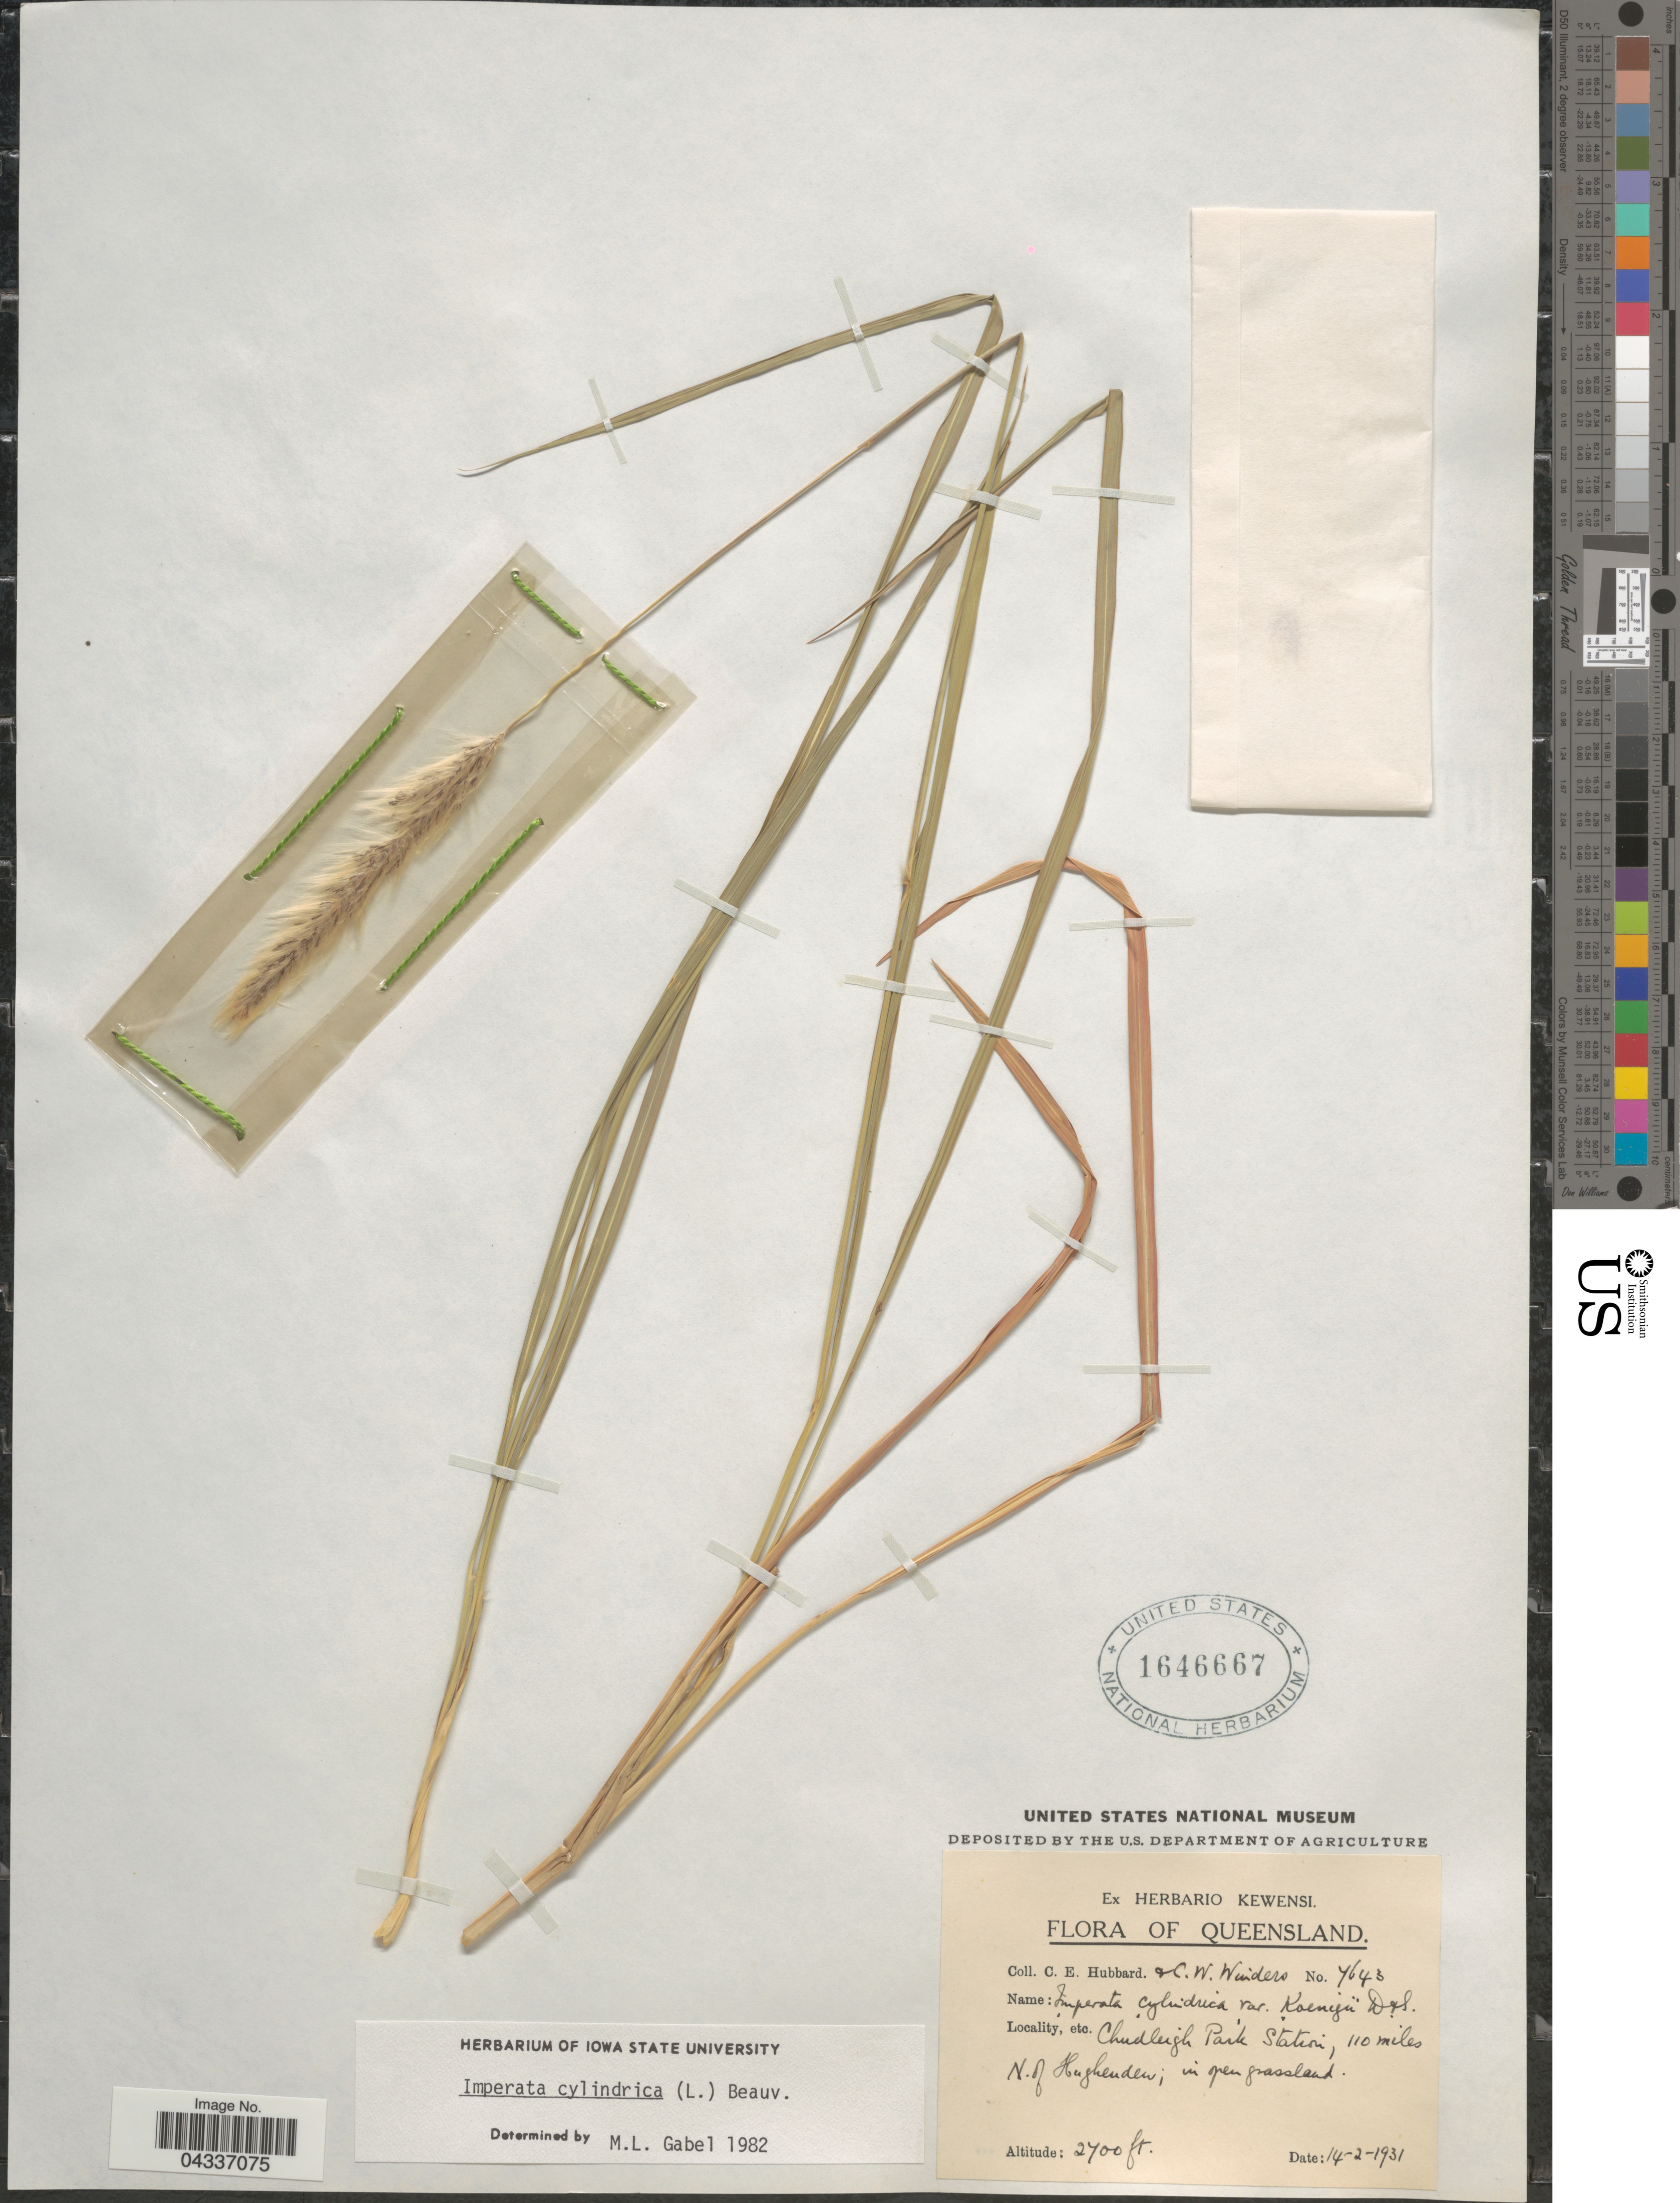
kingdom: Plantae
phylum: Tracheophyta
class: Liliopsida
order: Poales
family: Poaceae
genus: Imperata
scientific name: Imperata cylindrica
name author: (L.) P. Beauv.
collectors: C. E. Hubbard & C. Winders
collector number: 7643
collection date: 1931-02-14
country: Australia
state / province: Queensland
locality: Chudleigh Park Station, 110 miles N. of Hughenden.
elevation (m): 823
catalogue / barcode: US 1646667